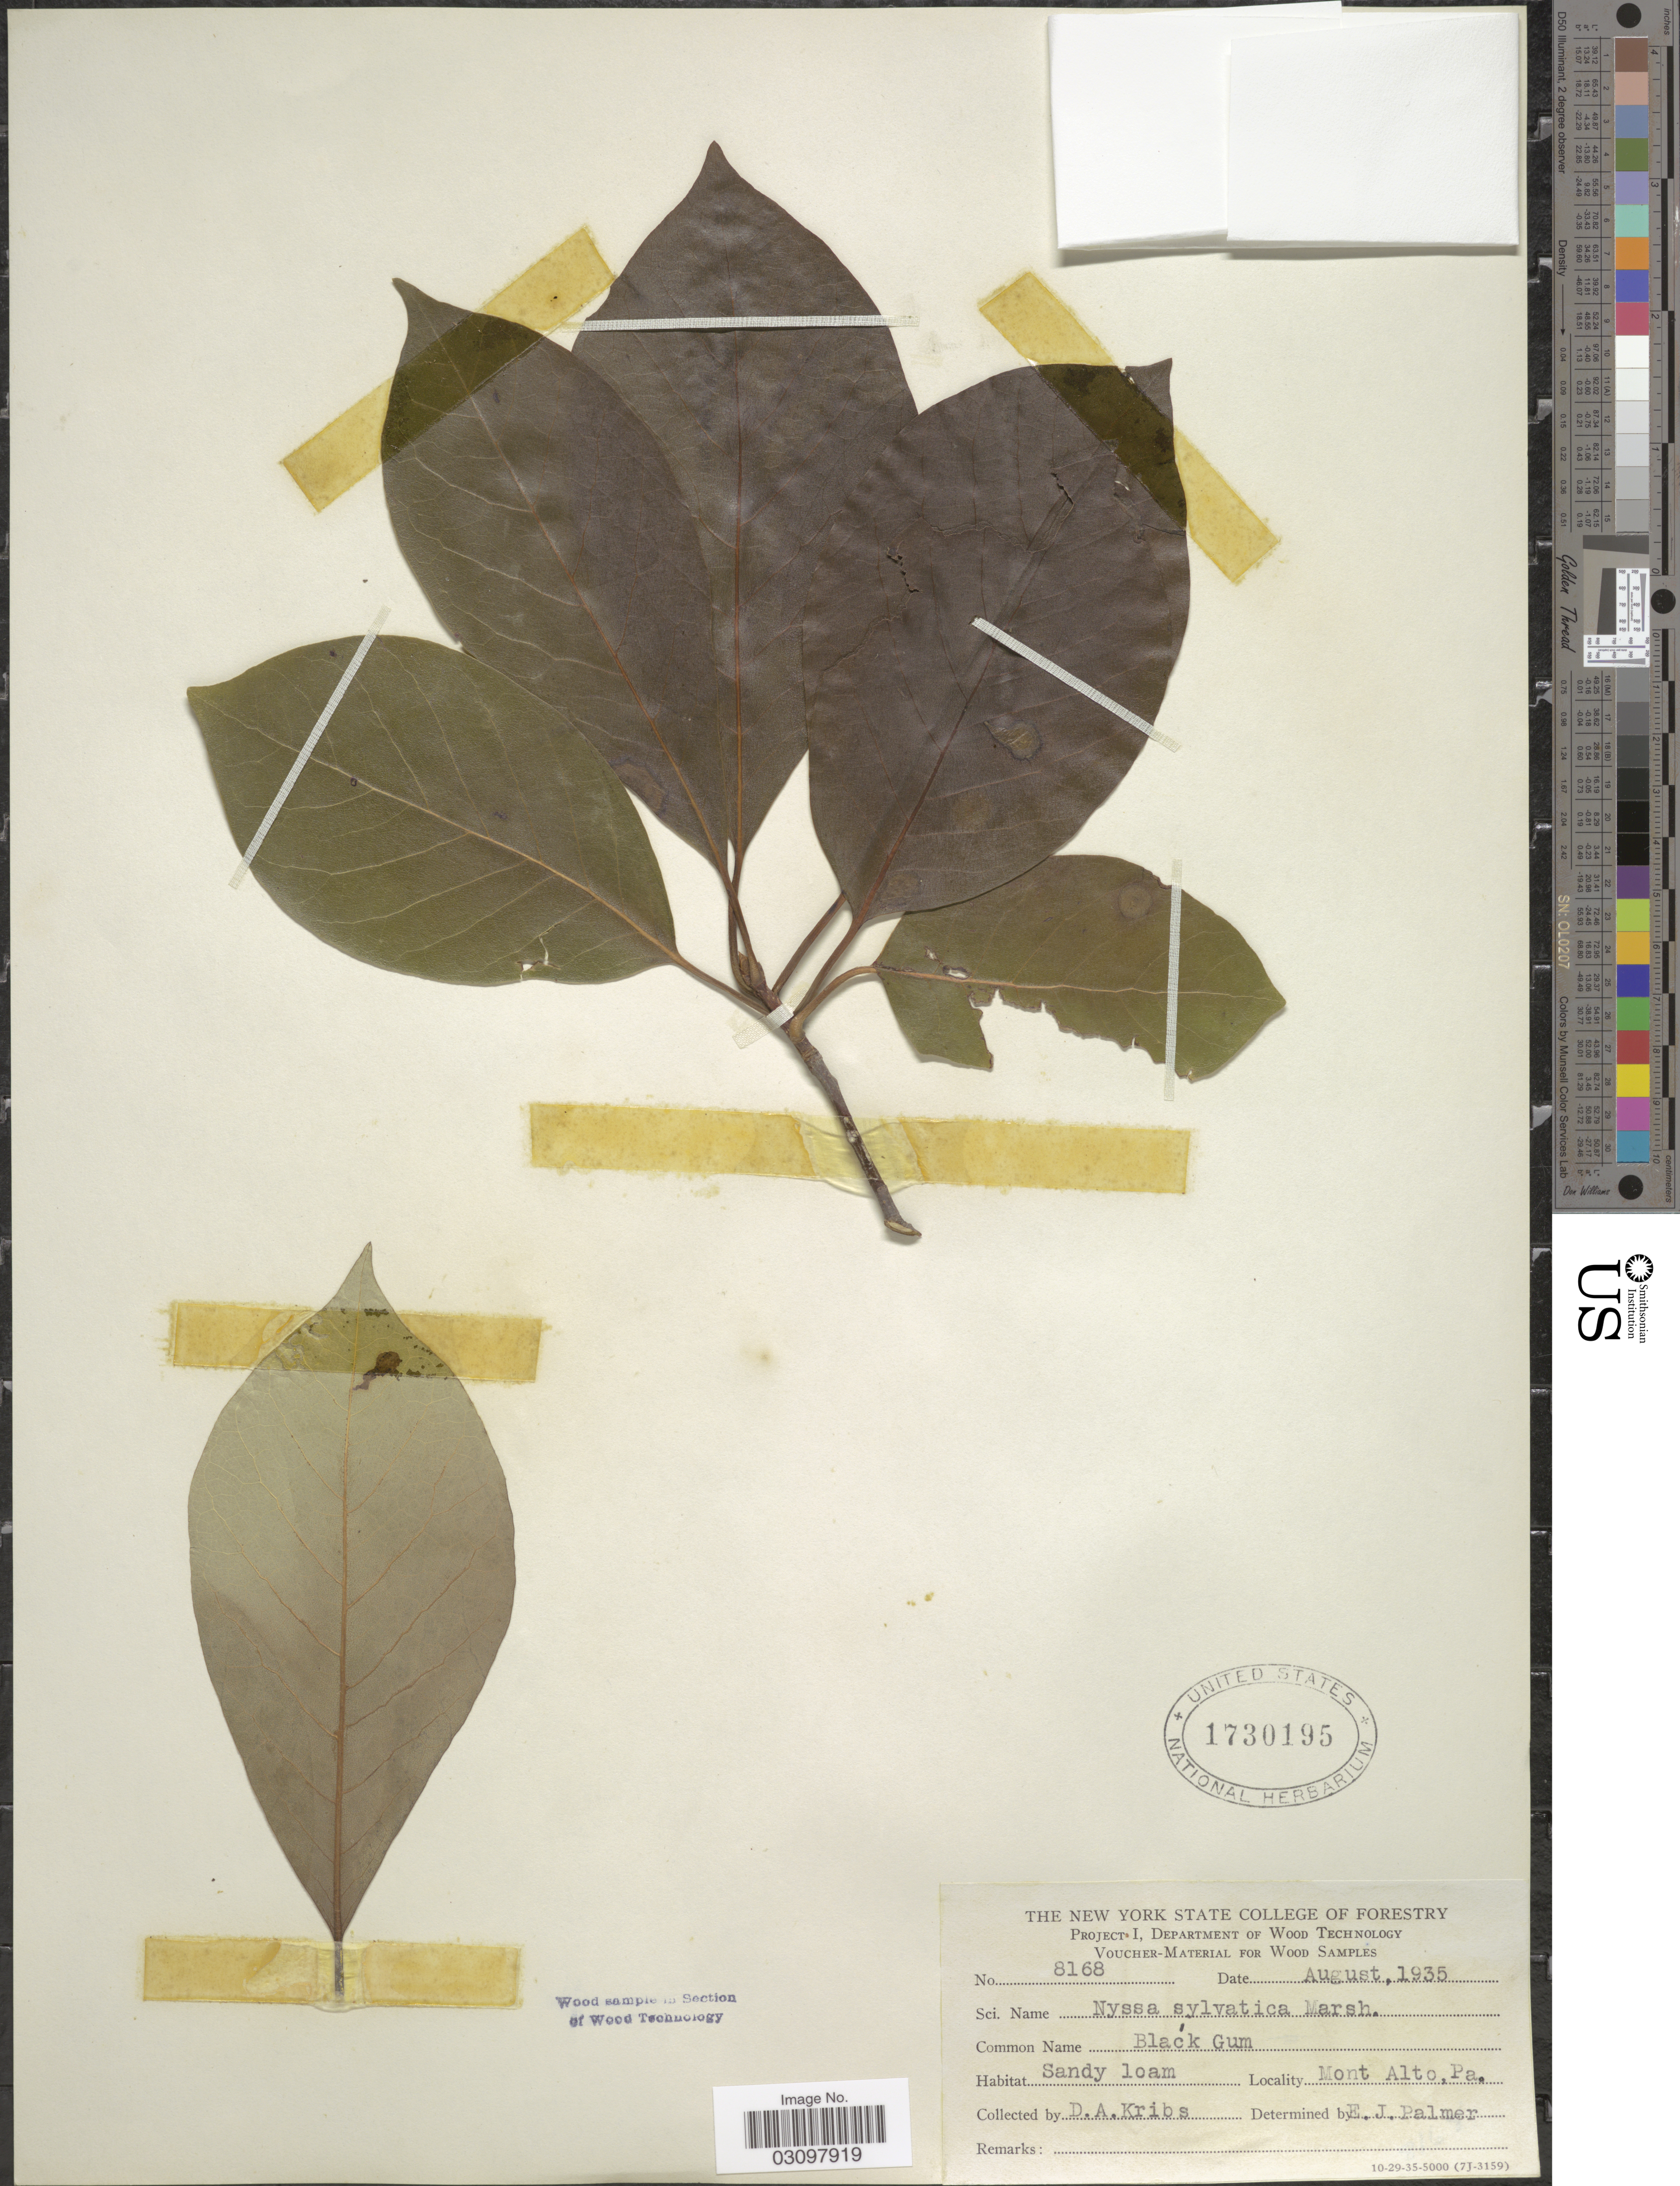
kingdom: Plantae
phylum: Tracheophyta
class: Magnoliopsida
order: Cornales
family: Nyssaceae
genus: Nyssa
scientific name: Nyssa sylvatica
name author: Marshall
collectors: D. Kribs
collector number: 8168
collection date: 1935-08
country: United States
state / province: Pennsylvania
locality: Mont Alto, Pa.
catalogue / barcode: US 1730195